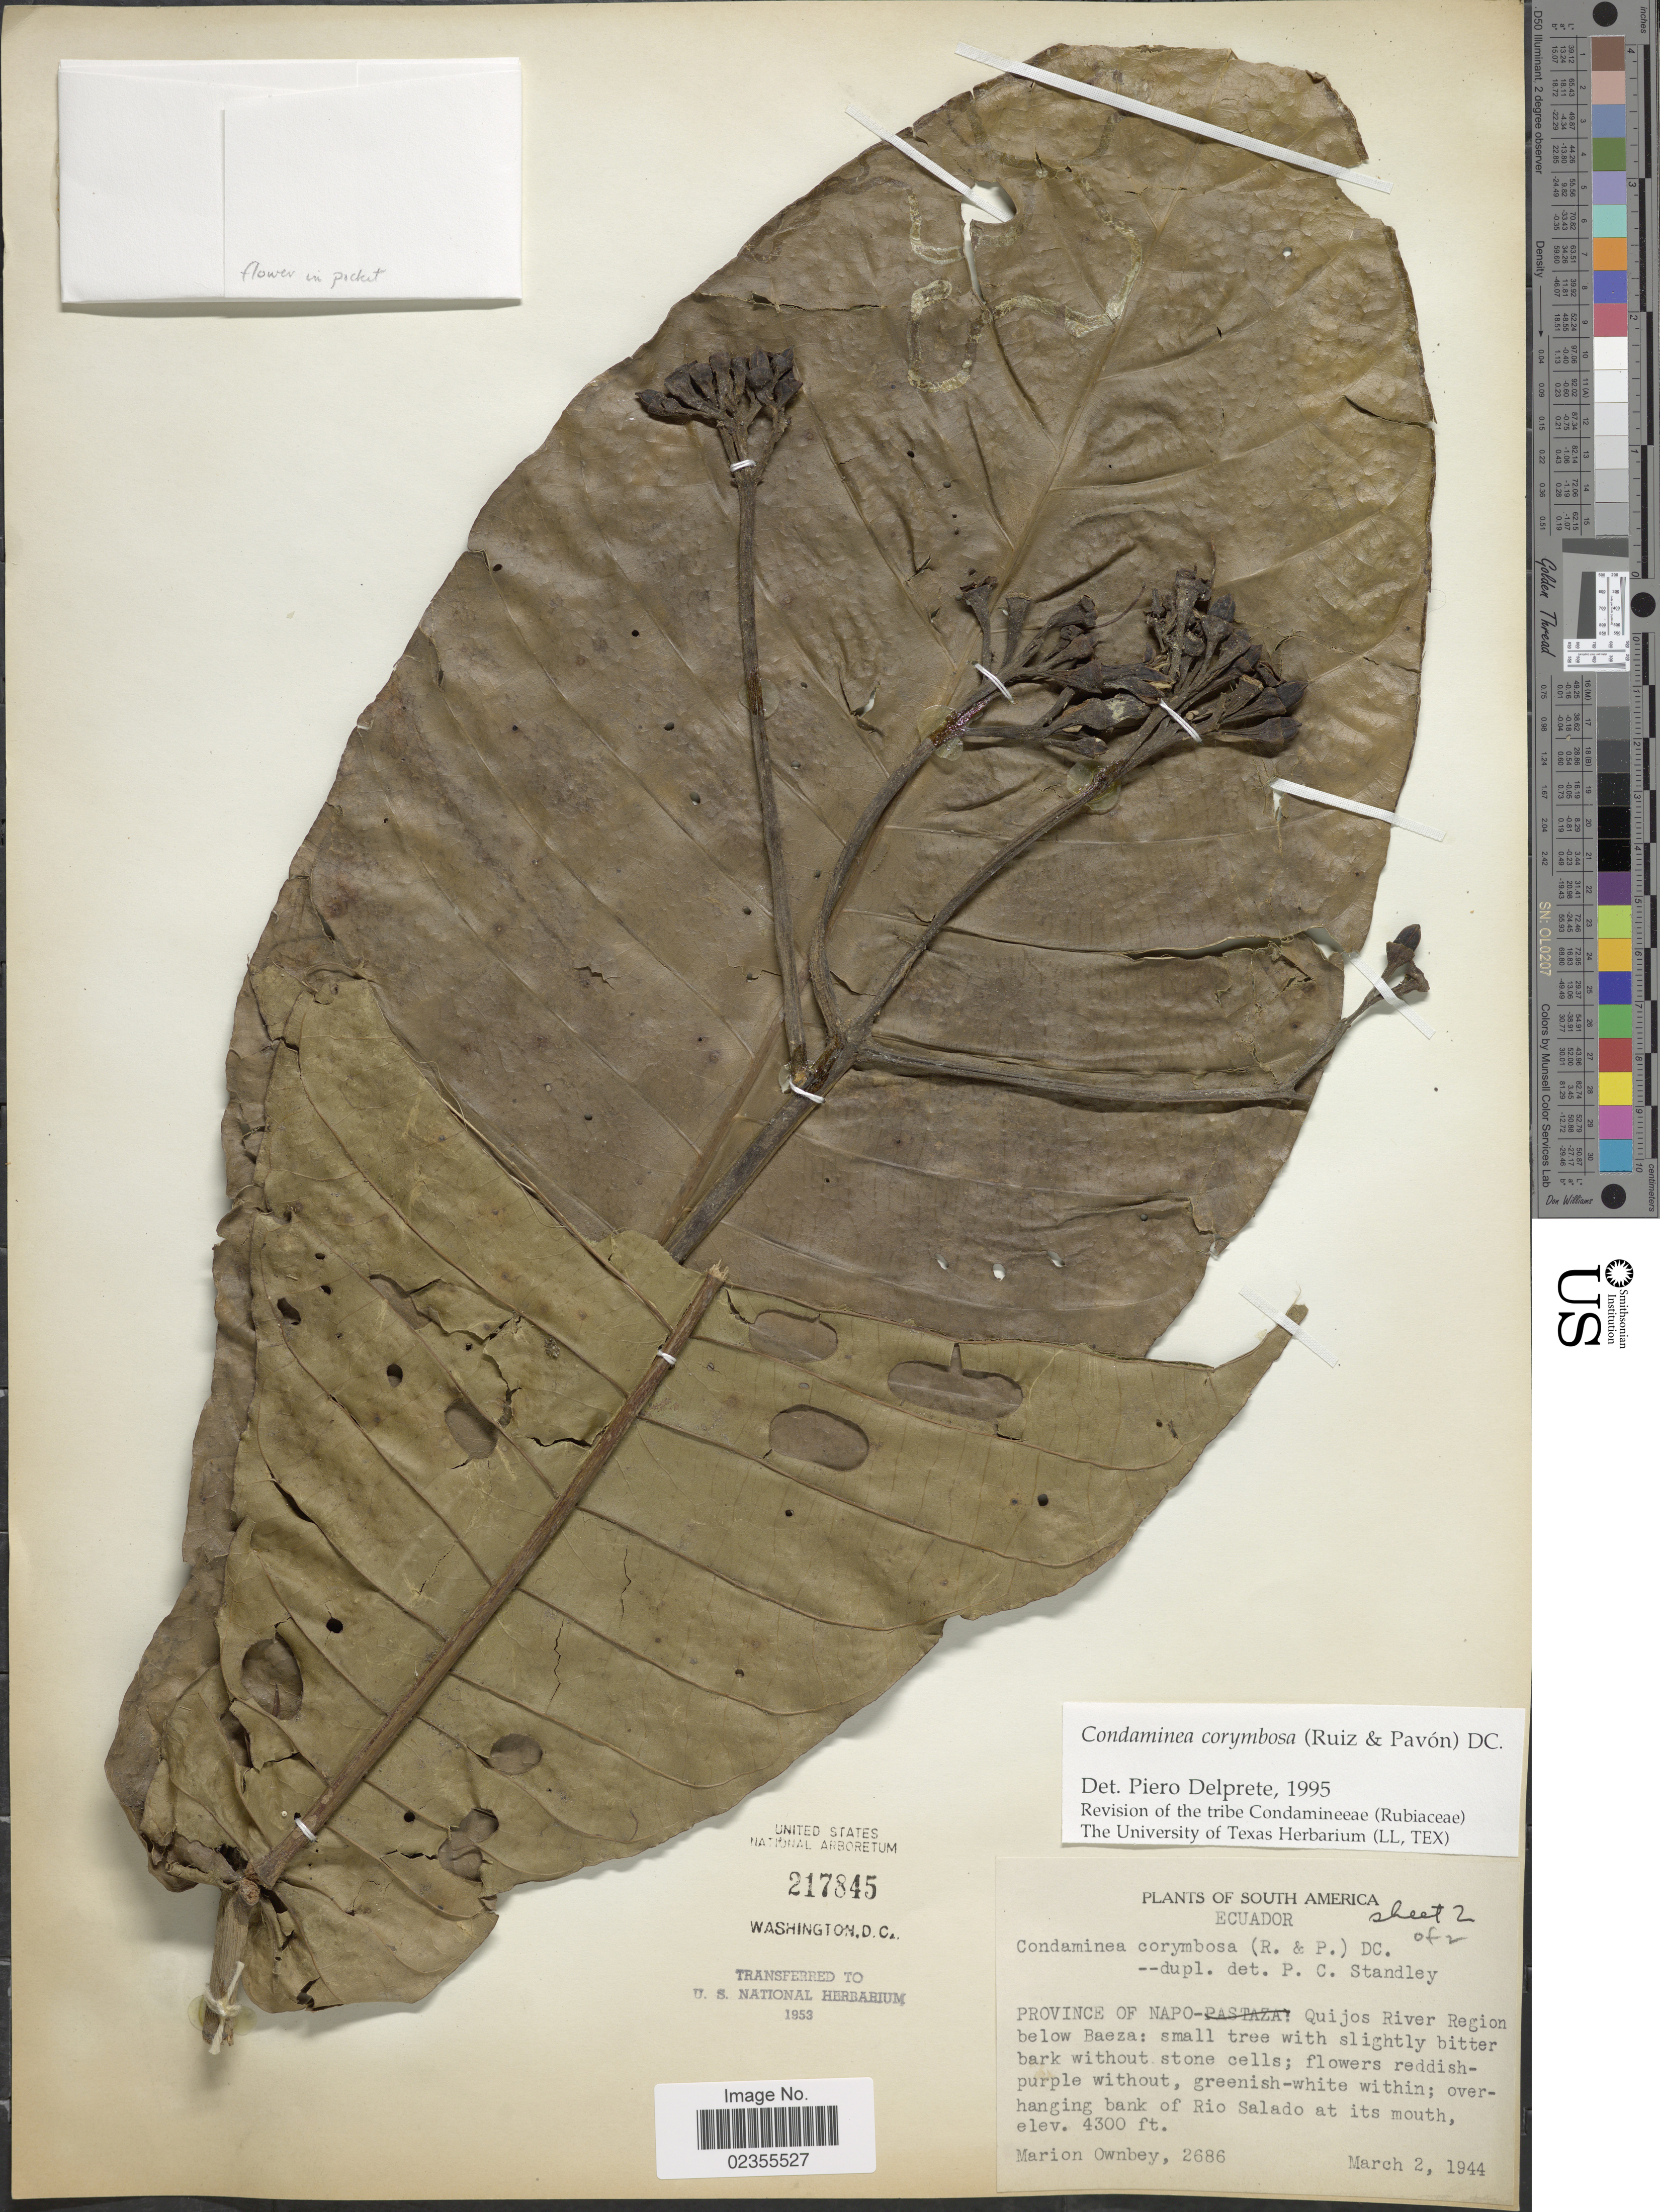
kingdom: Plantae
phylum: Tracheophyta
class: Magnoliopsida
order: Gentianales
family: Rubiaceae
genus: Condaminea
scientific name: Condaminea corymbosa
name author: (Ruiz & Pav.) DC.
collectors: F. M. Ownbey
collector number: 2686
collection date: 1944-03-02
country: Ecuador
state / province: Napo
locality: Quijos River Region below Baeza, overhanging bank of Rio Salado at its mouth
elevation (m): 1311